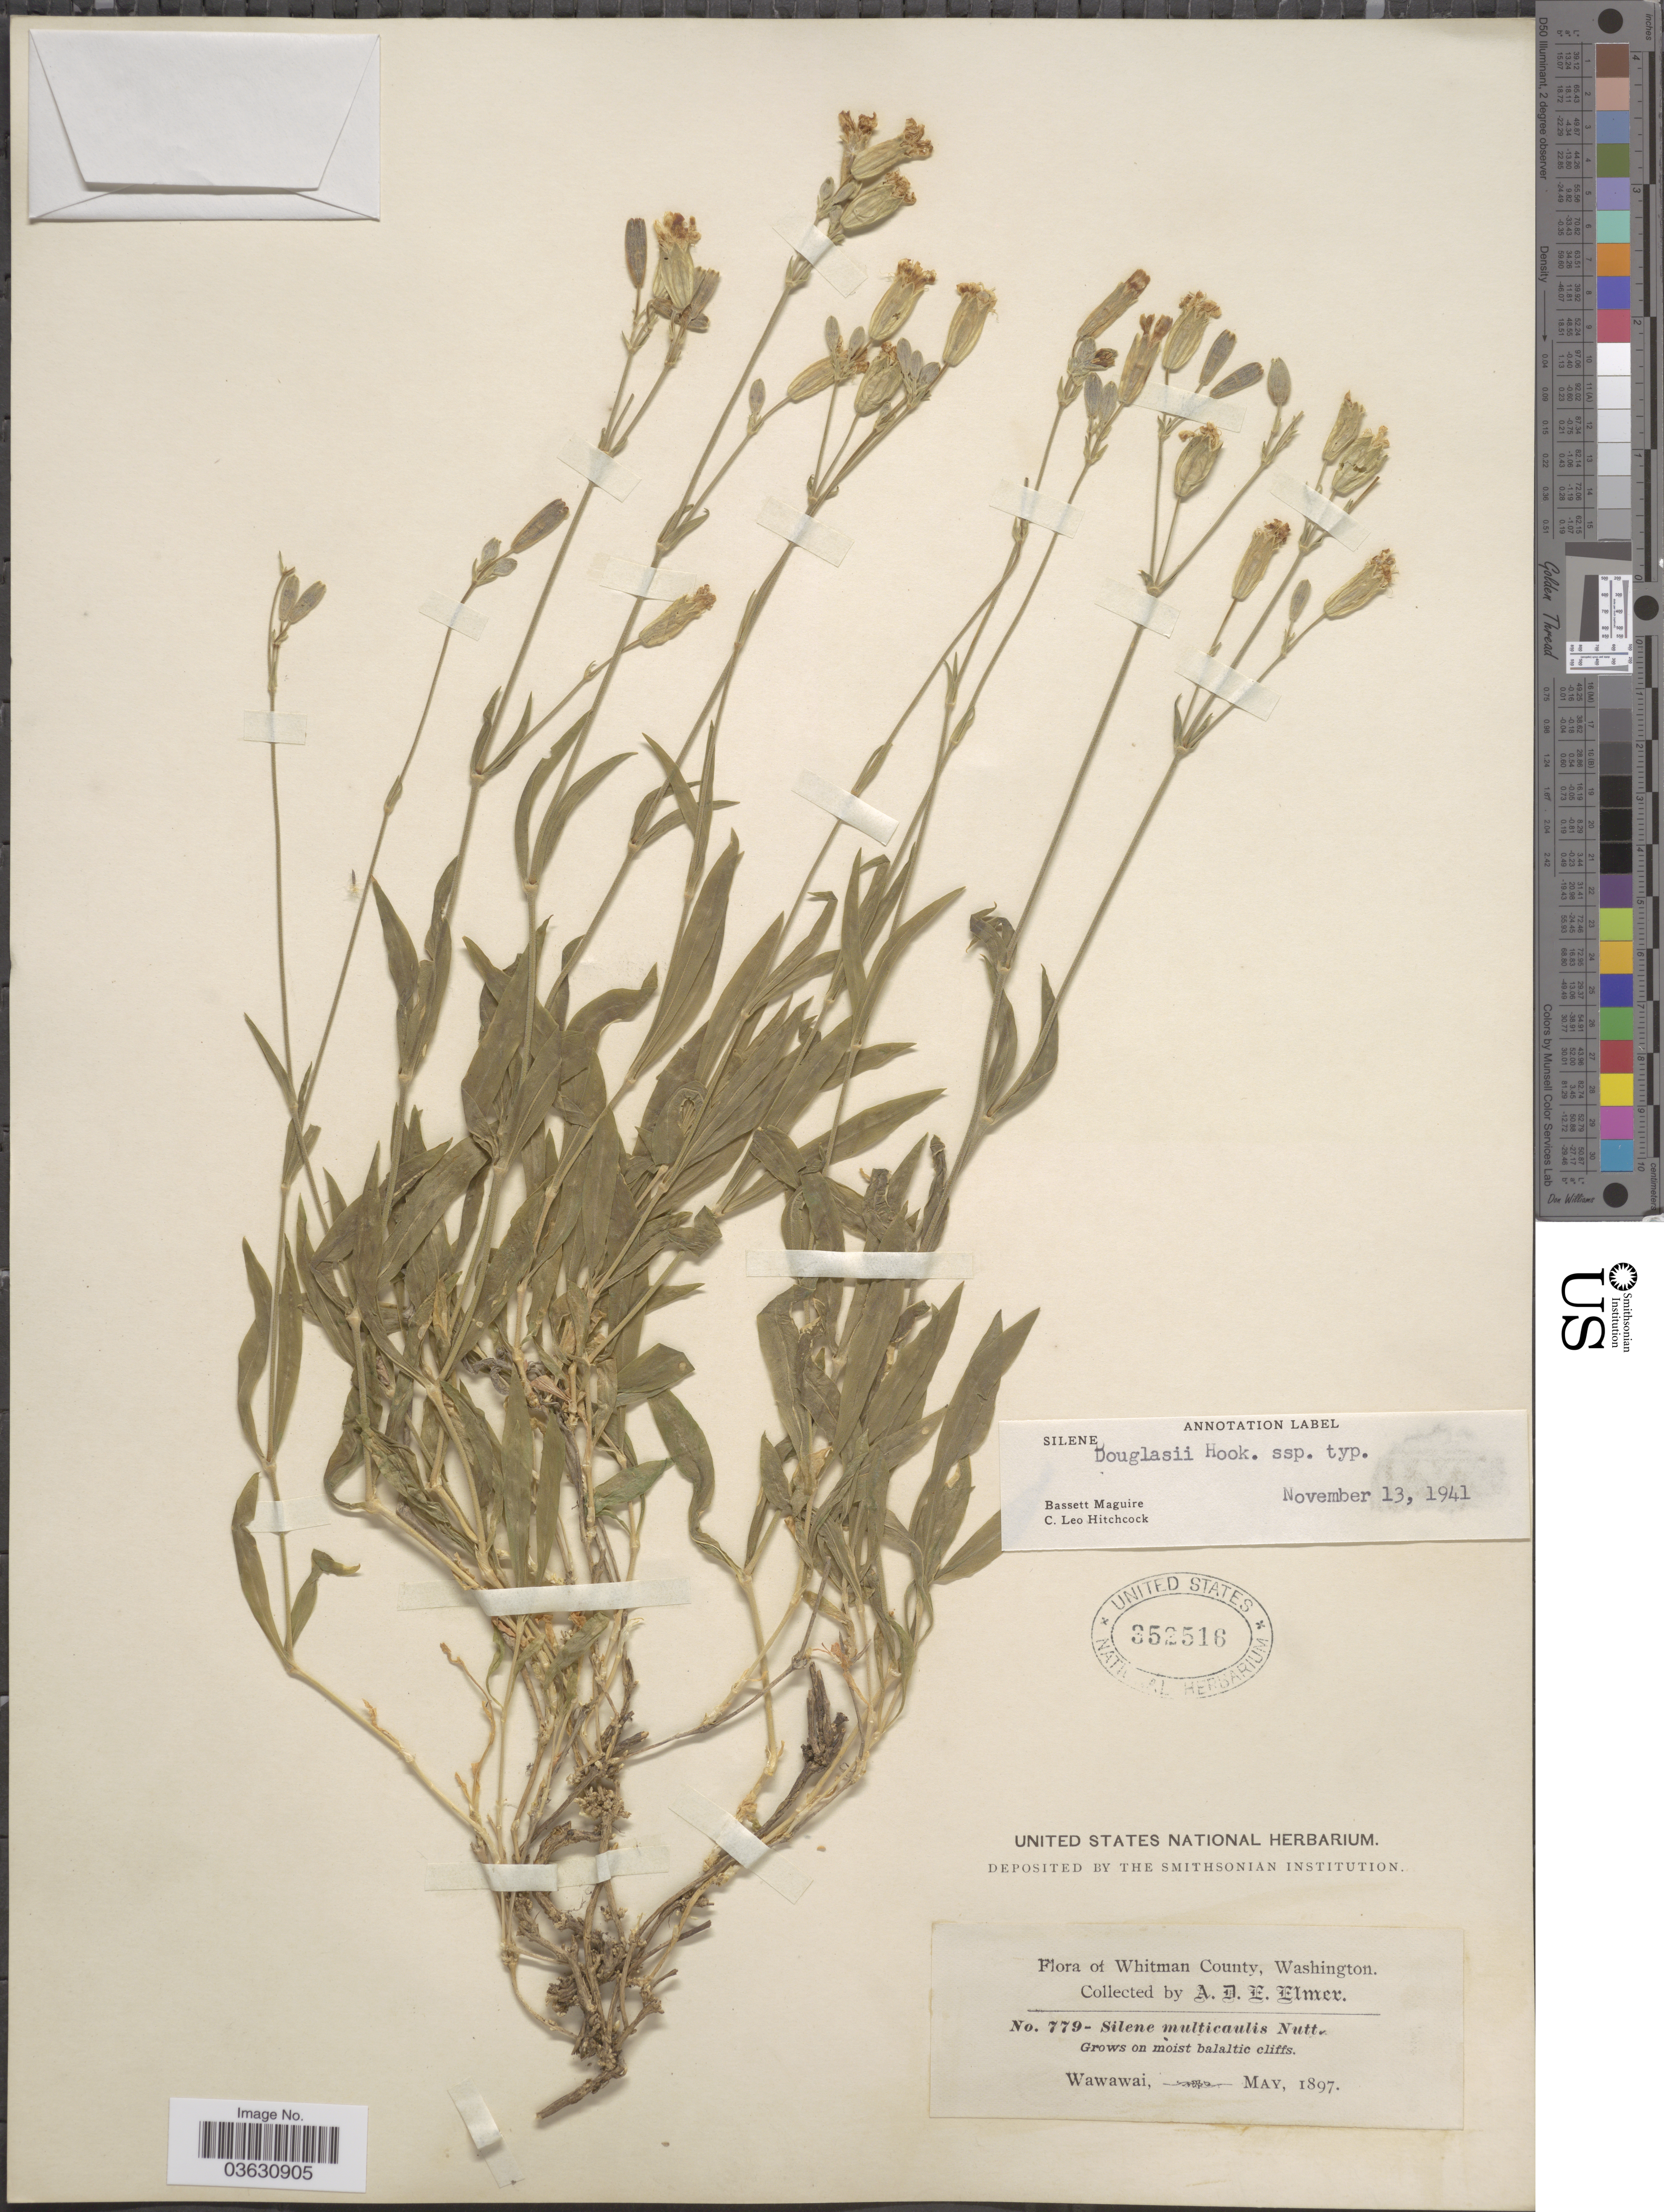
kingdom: Plantae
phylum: Tracheophyta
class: Magnoliopsida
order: Caryophyllales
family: Caryophyllaceae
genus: Silene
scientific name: Silene douglasii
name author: Hook.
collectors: A. D. E. Elmer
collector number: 779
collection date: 1897-05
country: United States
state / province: Washington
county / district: Whitman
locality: Whitman County, Wawawai.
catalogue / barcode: US 352516